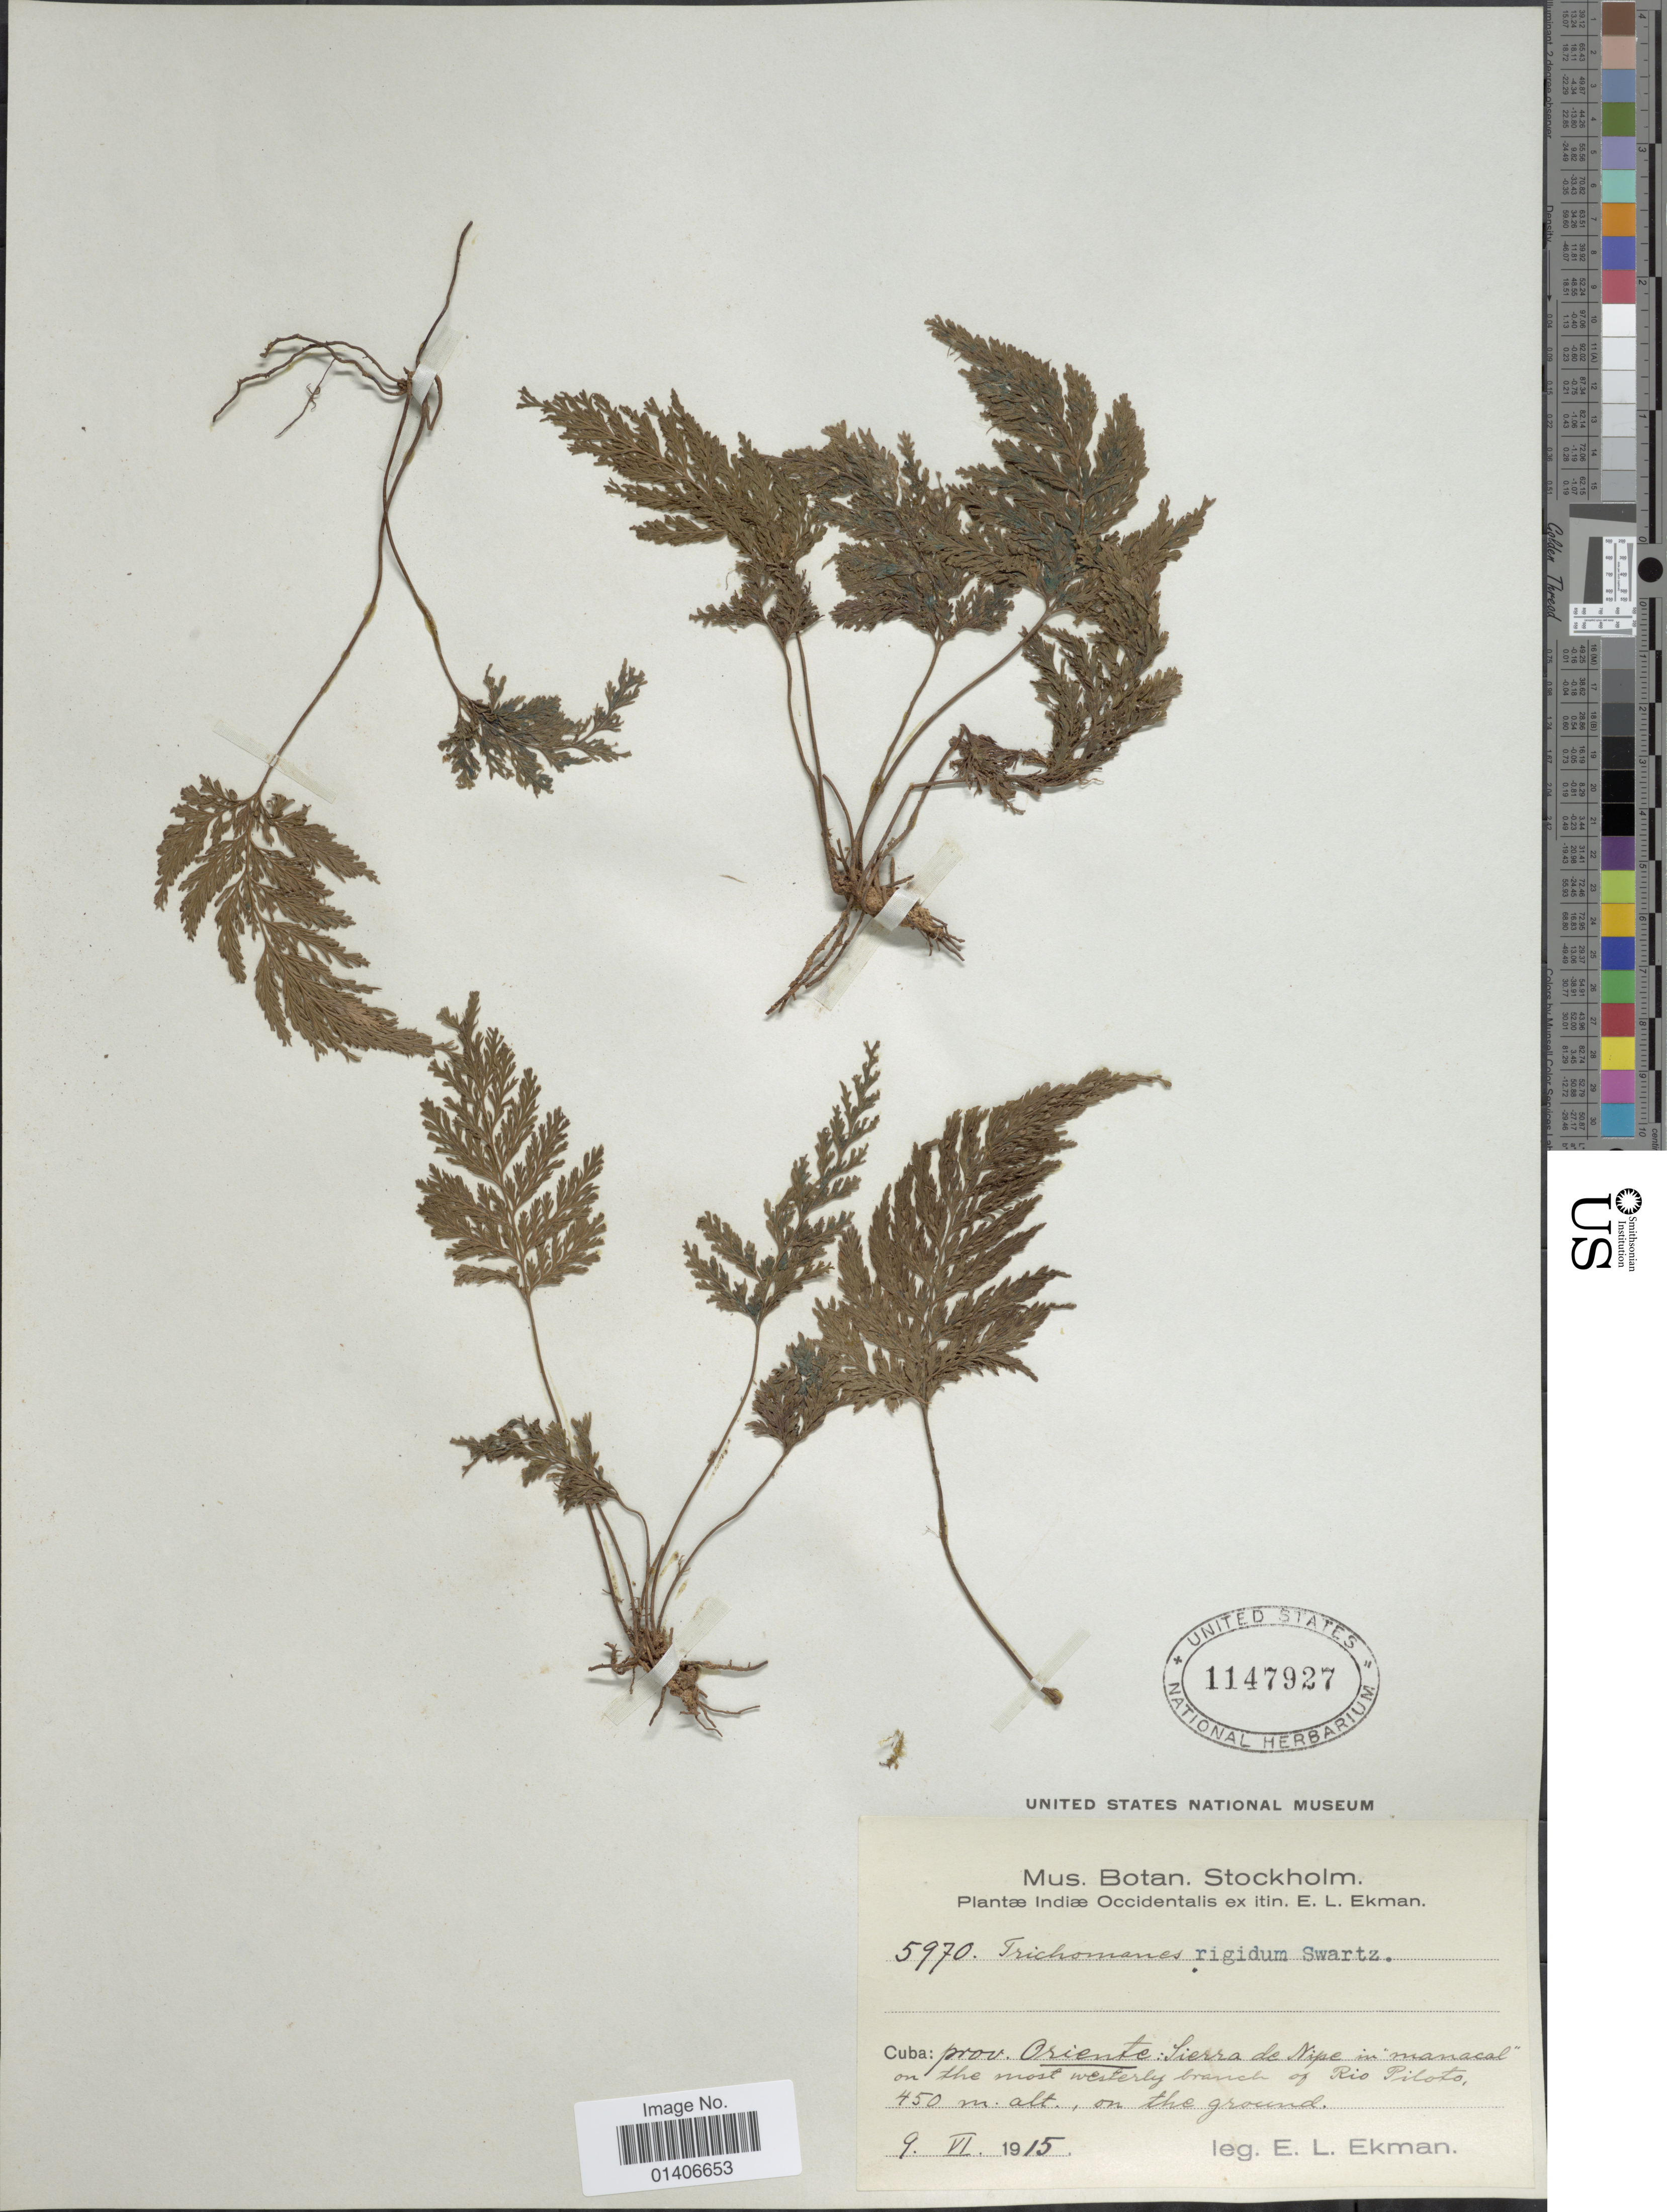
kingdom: Plantae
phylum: Tracheophyta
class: Polypodiopsida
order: Hymenophyllales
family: Hymenophyllaceae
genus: Abrodictyum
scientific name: Abrodictyum rigidum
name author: (Sw.) Ebihara & Dubuisson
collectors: E. L. Ekman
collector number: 5970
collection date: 1915-06-09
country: Cuba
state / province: Santiago de Cuba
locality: Sierra de Nipe in 'manacal' on the most westerly branch of Rio Piloto, Oriente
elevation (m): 450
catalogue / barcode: US 1147927